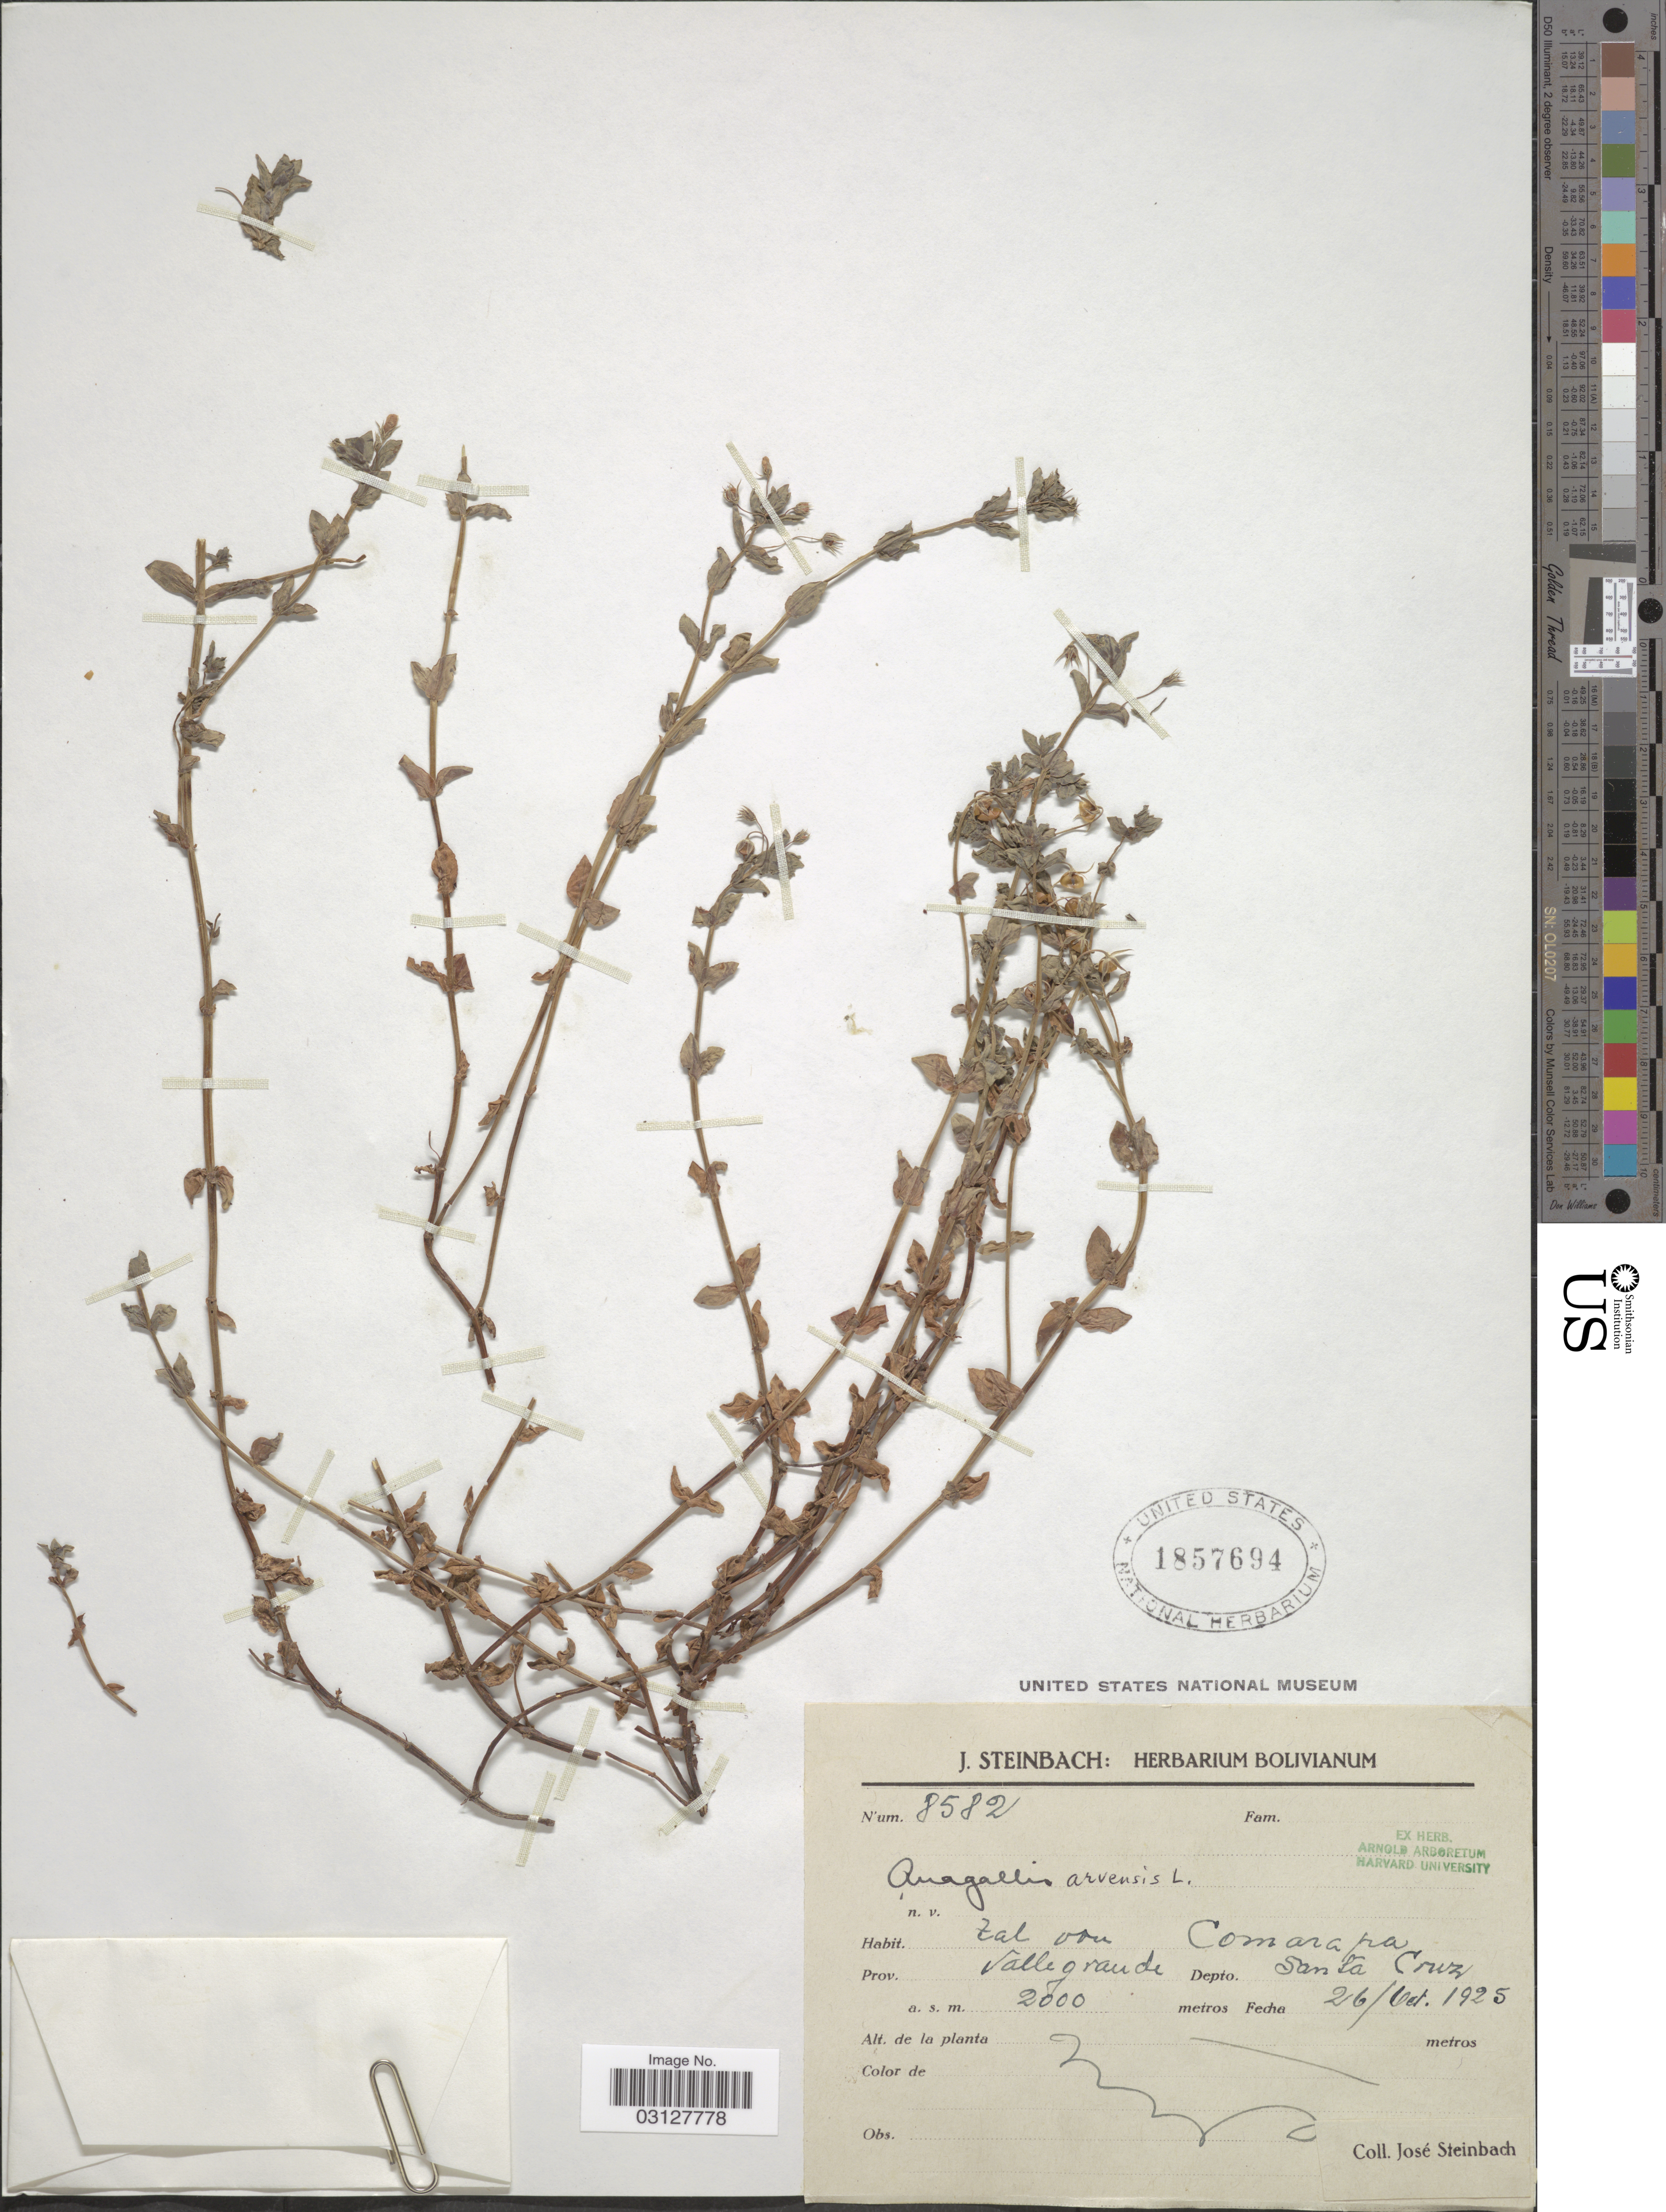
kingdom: Plantae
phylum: Tracheophyta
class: Magnoliopsida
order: Ericales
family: Primulaceae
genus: Anagallis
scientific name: Anagallis arvensis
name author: L.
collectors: J. Steinbach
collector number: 8582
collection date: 1925-10-26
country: Bolivia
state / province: Santa Cruz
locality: Tal von Comarapa, Prov. Valle grande, Depto. Santa Cruz.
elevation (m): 2000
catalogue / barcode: US 1857694